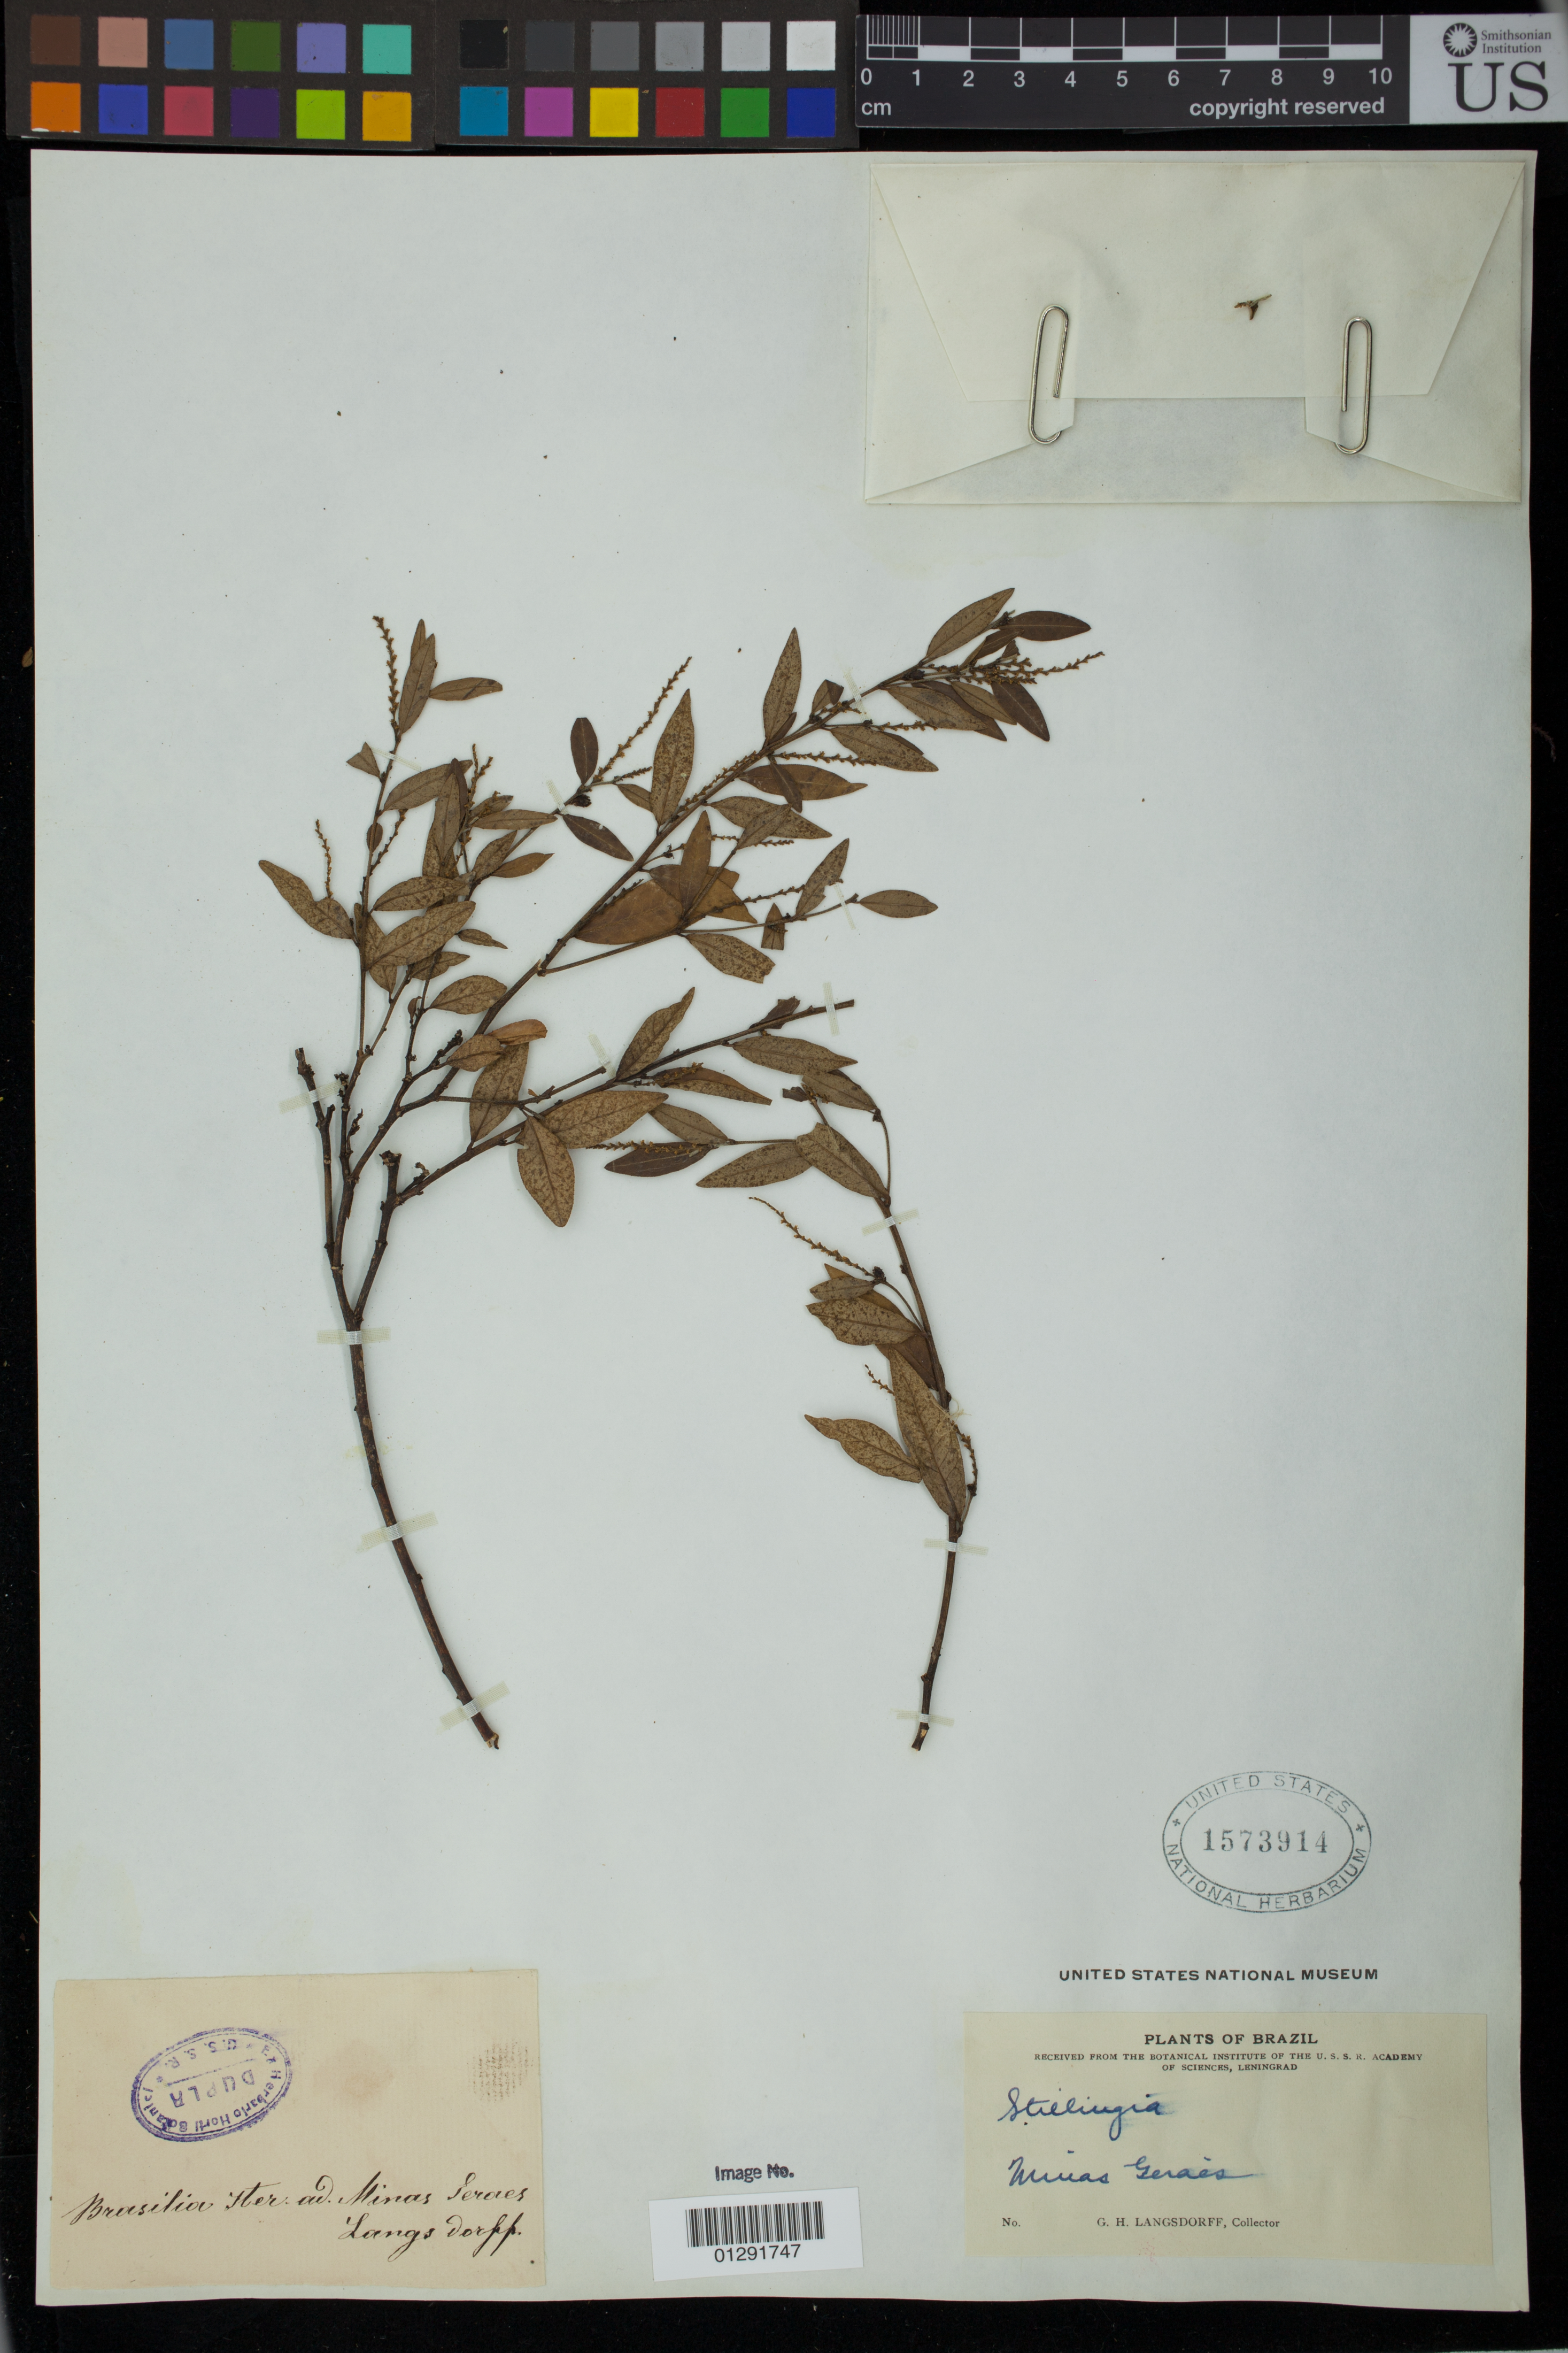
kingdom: Plantae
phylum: Tracheophyta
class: Magnoliopsida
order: Malpighiales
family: Euphorbiaceae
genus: Sebastiania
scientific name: Sebastiania hispida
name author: (Mart.) Pax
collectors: G. H. von Langsdorff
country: Brazil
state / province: Minas Gerais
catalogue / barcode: US 1573914